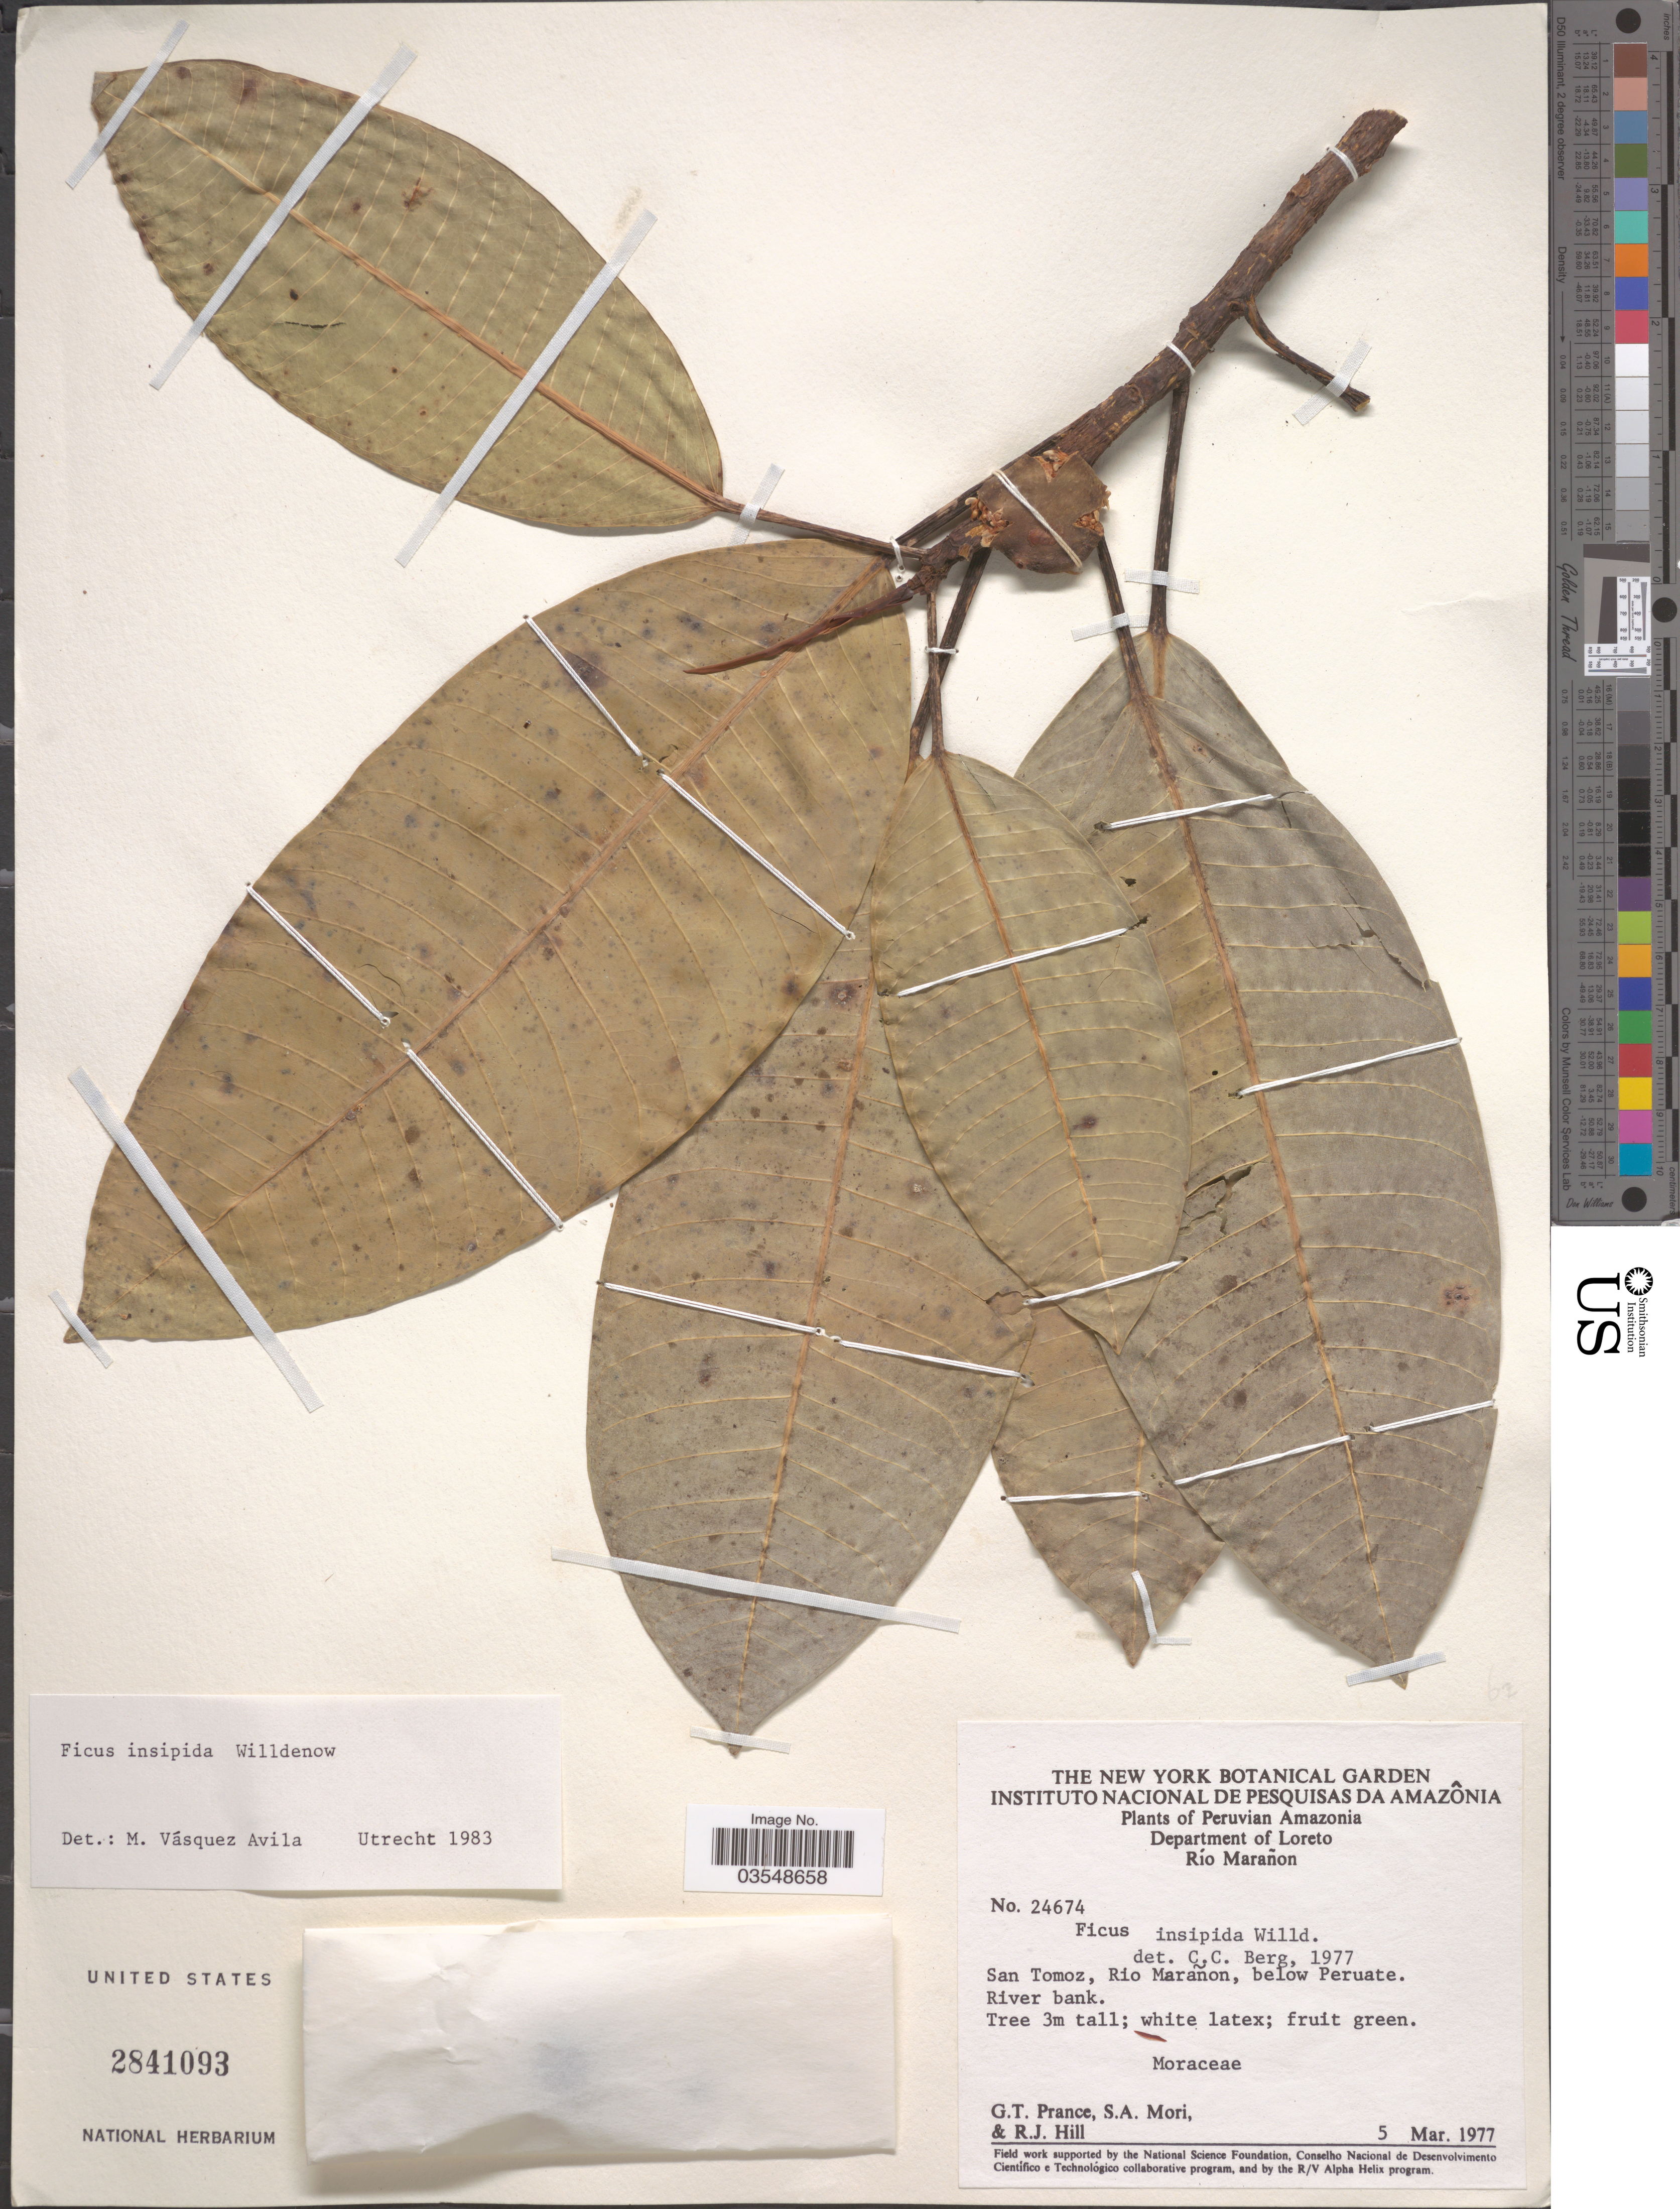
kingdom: Plantae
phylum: Tracheophyta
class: Magnoliopsida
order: Rosales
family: Moraceae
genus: Ficus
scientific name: Ficus insipida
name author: Willd.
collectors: G. T. Prance, S. Mori & R. J. Hill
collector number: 24674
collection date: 1977-03-05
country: Peru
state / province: Loreto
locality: Peruvian Amazonia. Department of Loreto. Río Marañon. San Tomoz, Rio Marañon, below Peruate.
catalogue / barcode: US 2841093